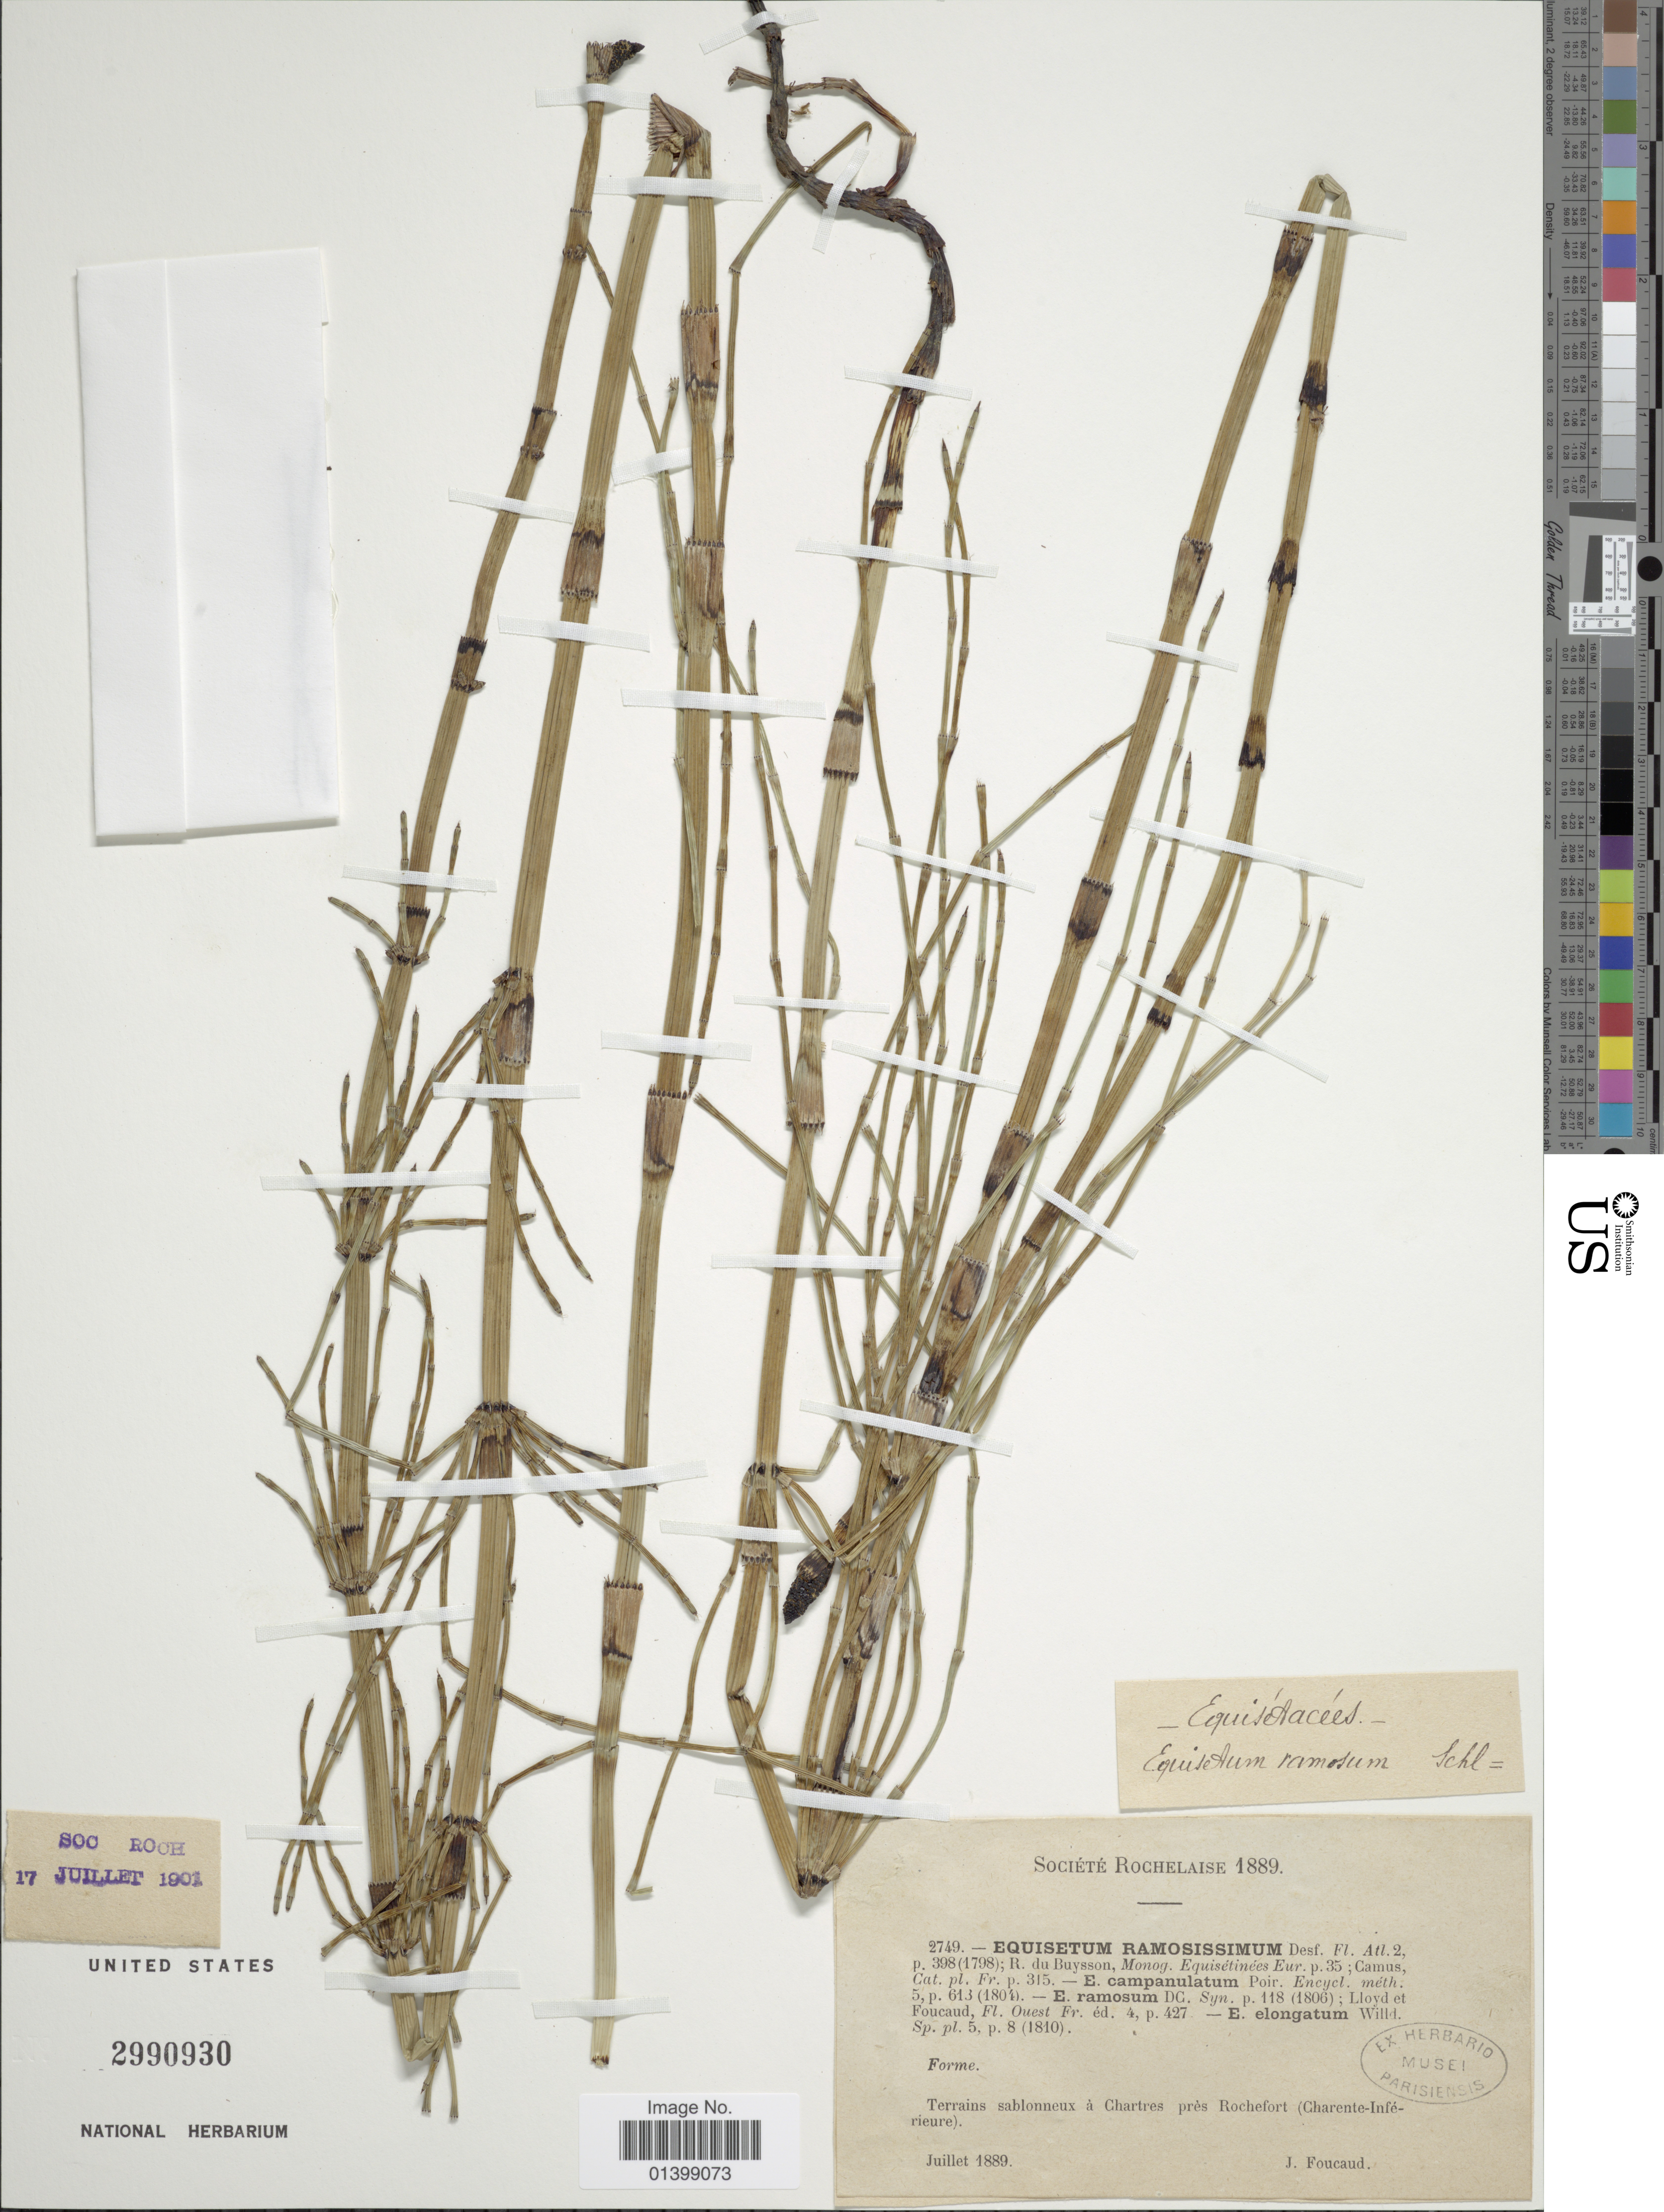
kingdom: Plantae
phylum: Tracheophyta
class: Polypodiopsida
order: Equisetales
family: Equisetaceae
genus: Equisetum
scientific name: Equisetum ramosissimum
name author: Desf.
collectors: J. Foucaud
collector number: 2749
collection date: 1889-07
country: France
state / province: Nouvelle-Aquitaine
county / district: Charente-Maritime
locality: Terrains sablonneux à Chartres près Rochefort (Charente-Infèrieure)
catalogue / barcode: US 2990930